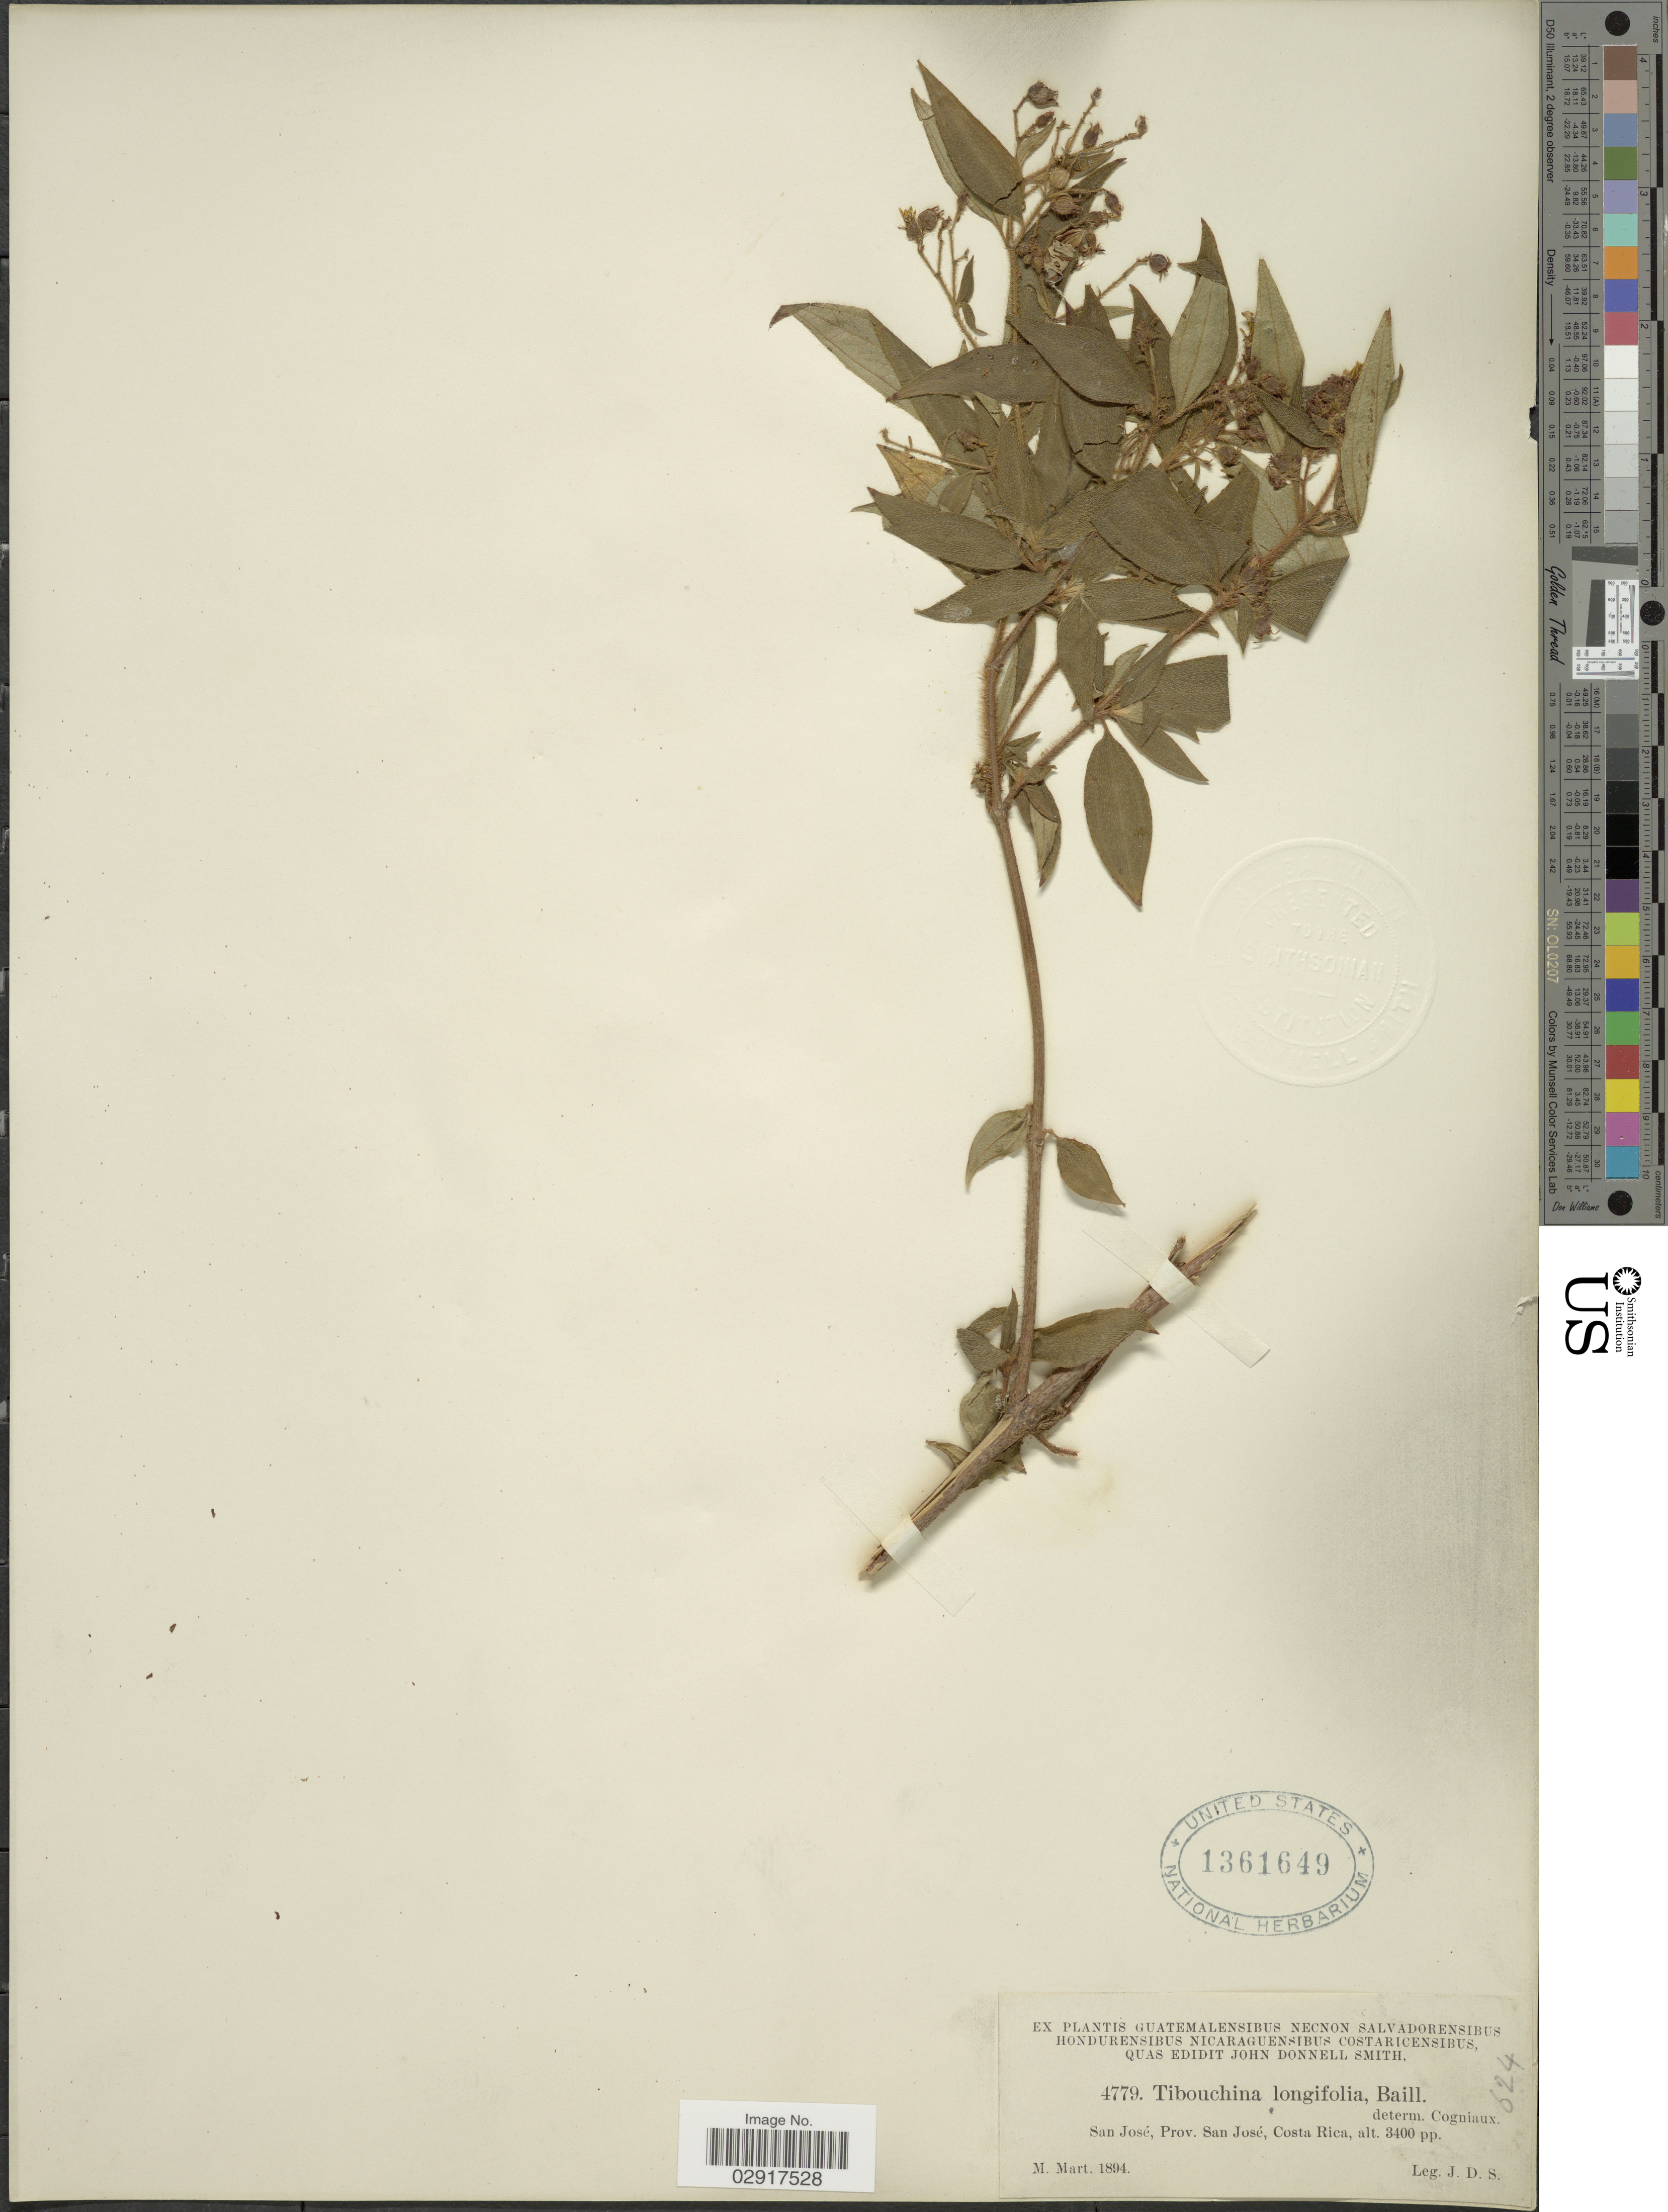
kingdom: Plantae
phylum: Tracheophyta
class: Magnoliopsida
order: Myrtales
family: Melastomataceae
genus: Chaetogastra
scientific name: Chaetogastra longifolia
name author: (Vahl) DC.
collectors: J. Donnell Smith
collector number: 4779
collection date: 1894-03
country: Costa Rica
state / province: San José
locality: San José, Prov. San José, Costa Rica.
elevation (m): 1036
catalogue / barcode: US 1361649